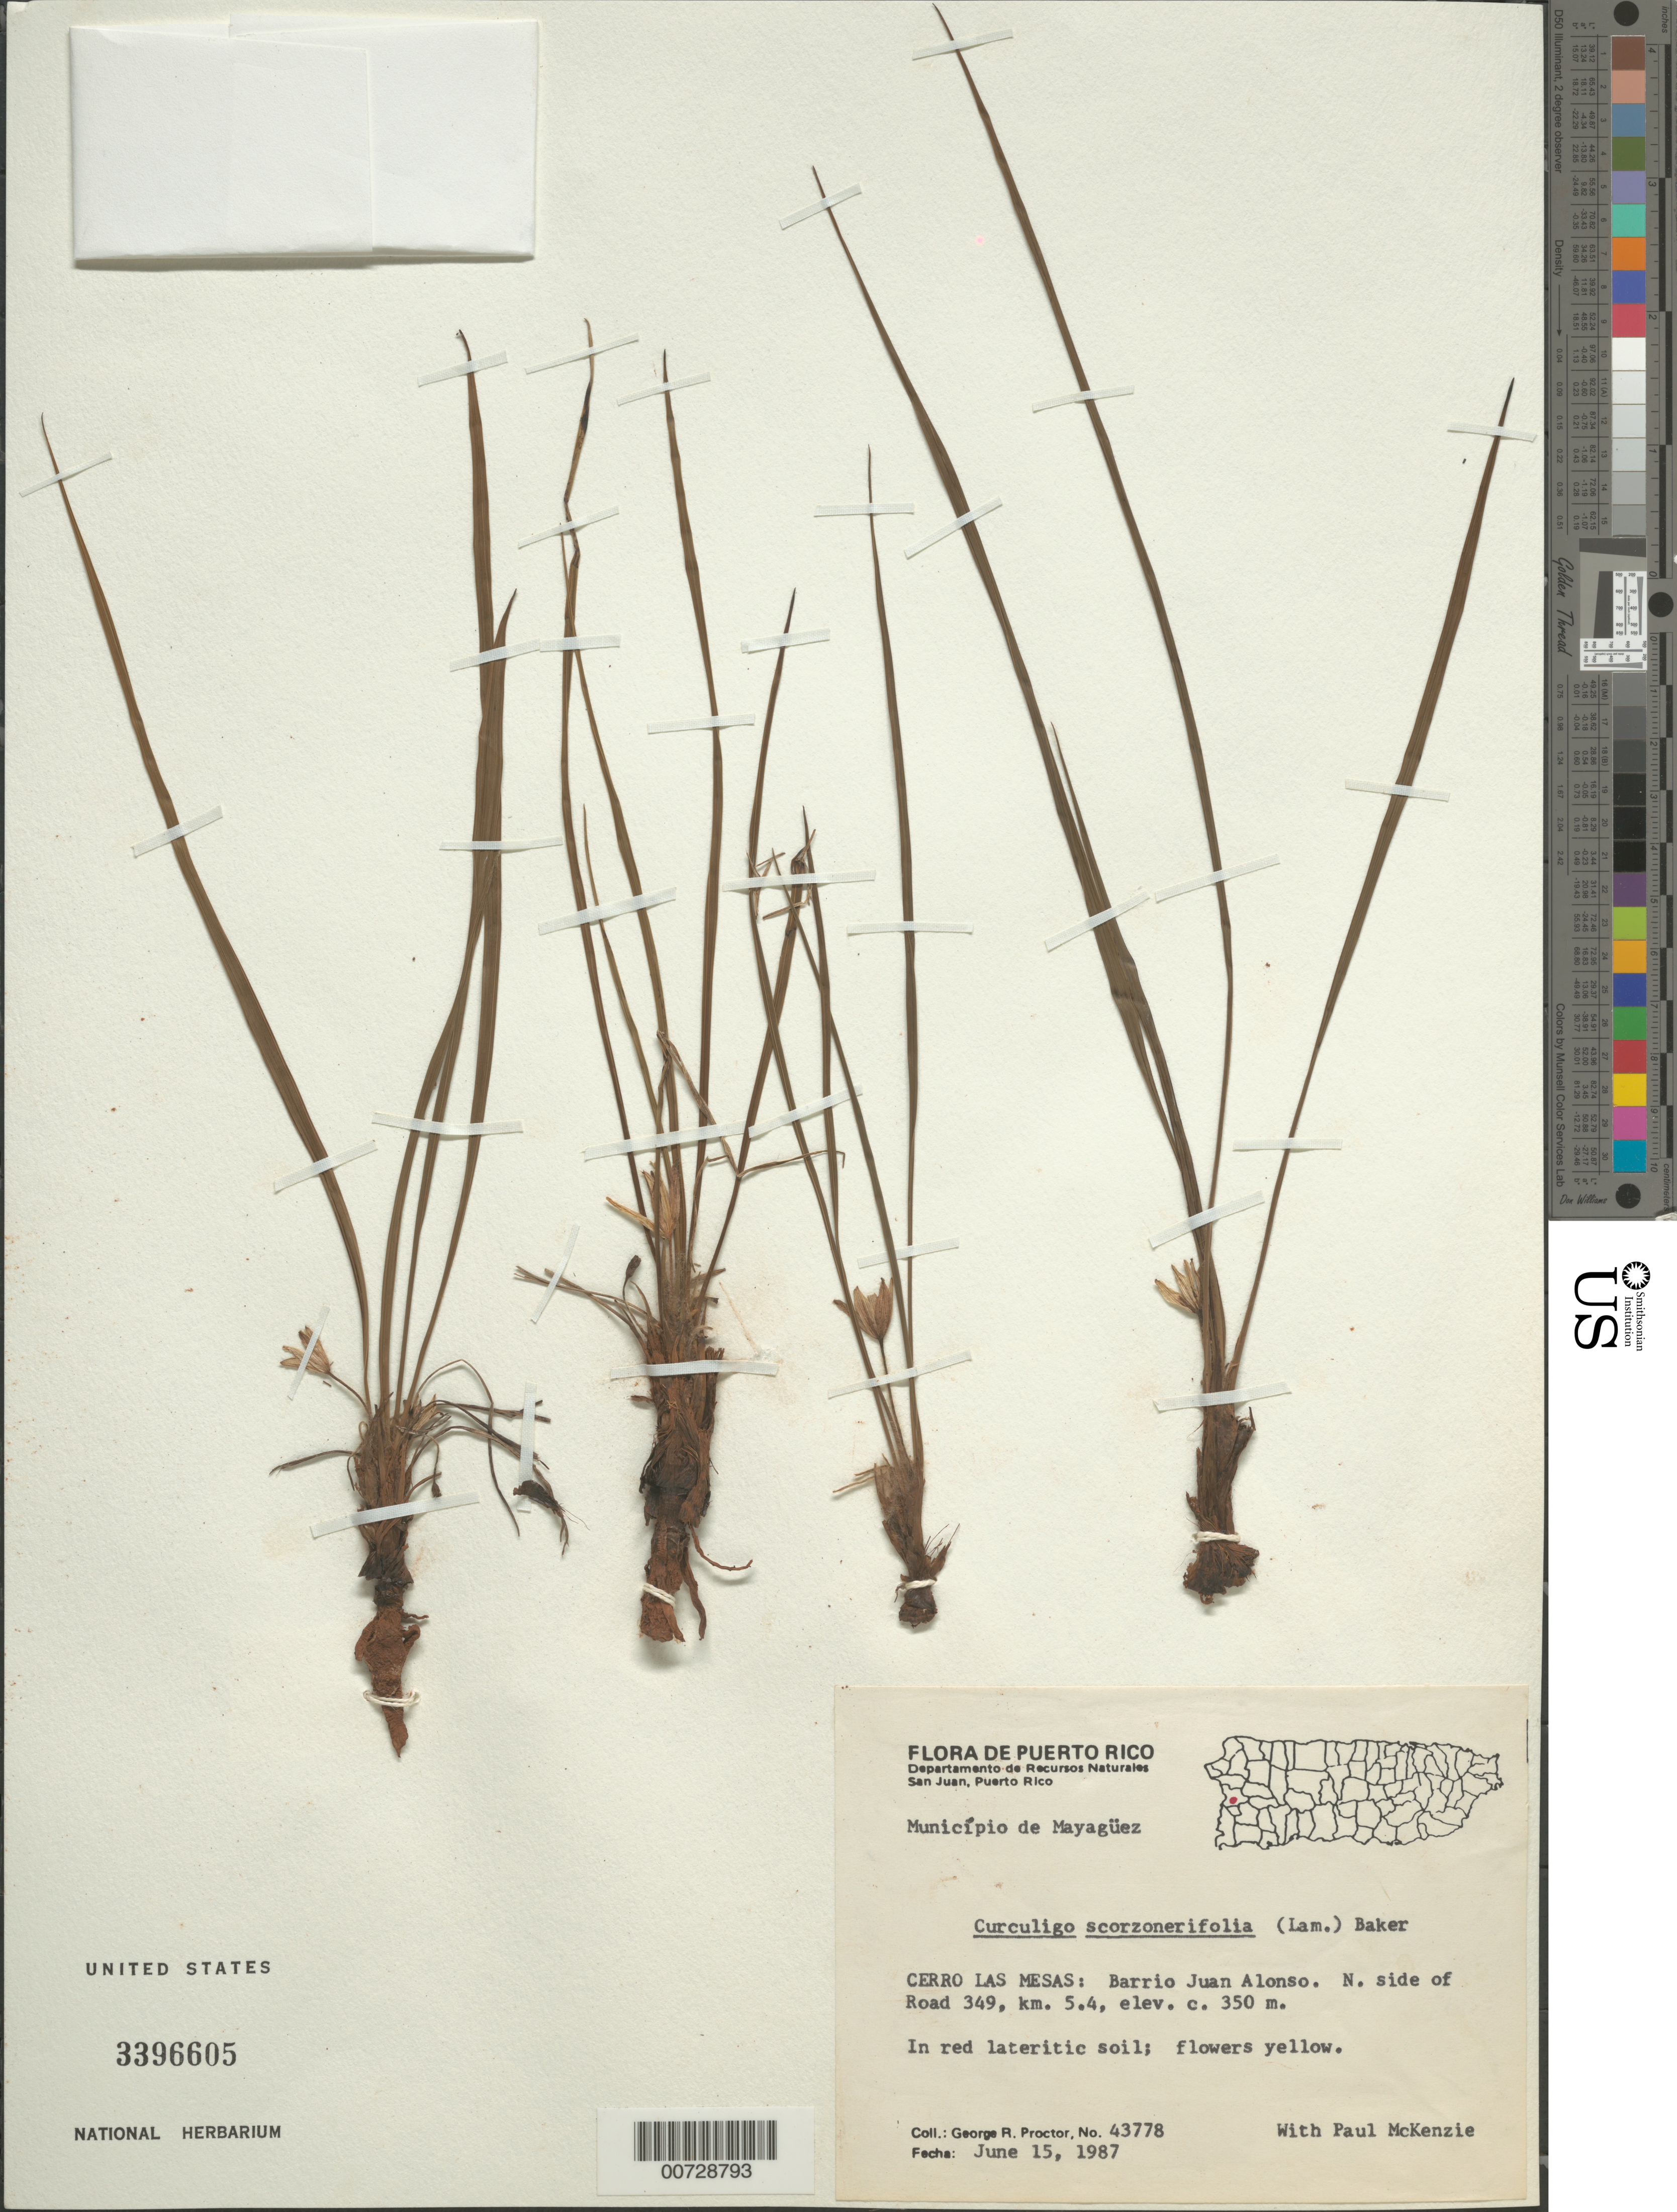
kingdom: Plantae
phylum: Tracheophyta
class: Liliopsida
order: Asparagales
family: Hypoxidaceae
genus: Curculigo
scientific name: Curculigo scorzonerifolia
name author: (Lam.) Baker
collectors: G. R. Proctor & P. Mckenzie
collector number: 43778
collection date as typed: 15 Jun 1987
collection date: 1987-06-15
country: Puerto Rico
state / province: Mayagüez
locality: Cerro Las Mesas: Barrio Juan Alonso, N side of Road 349, km 5.4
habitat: In red lateritic soil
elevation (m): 350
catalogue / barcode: US 3396605